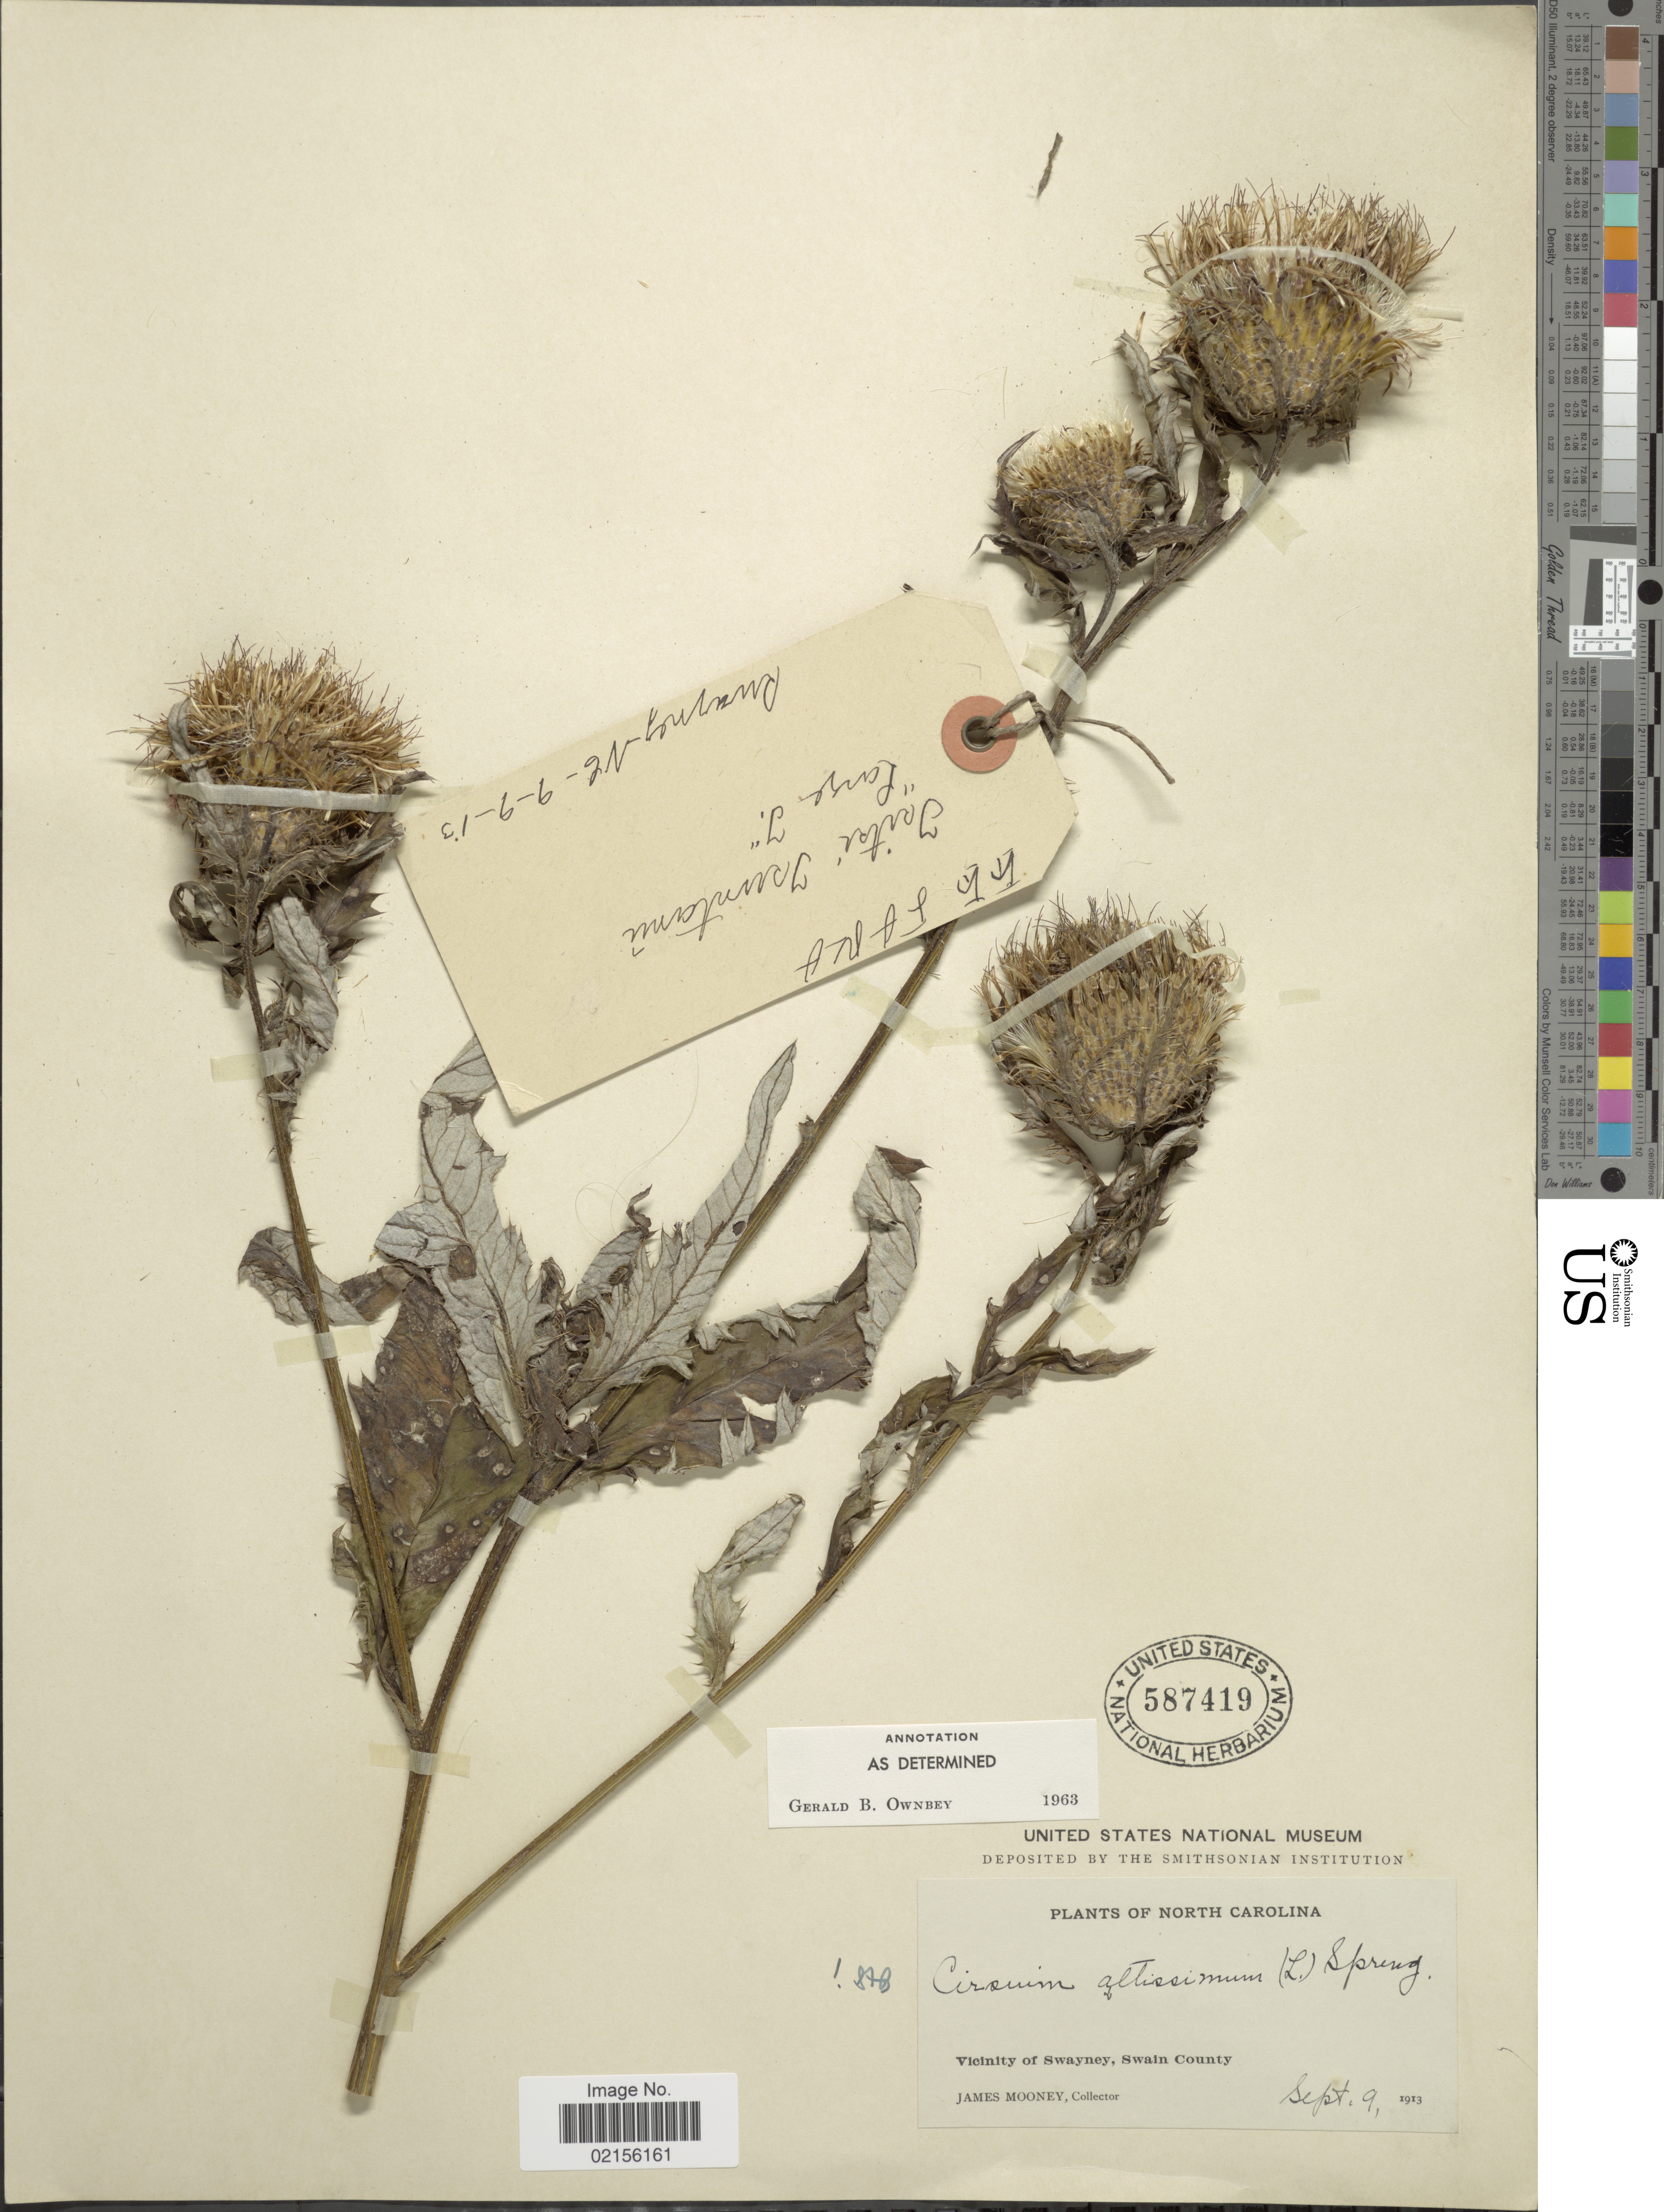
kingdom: Plantae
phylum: Tracheophyta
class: Magnoliopsida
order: Asterales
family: Asteraceae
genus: Cirsium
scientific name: Cirsium altissimum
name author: (L.) Spreng.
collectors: J. Mooney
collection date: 1913-09-09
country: United States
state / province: North Carolina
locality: Vicinity of Swayney, Swain County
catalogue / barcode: US 587419